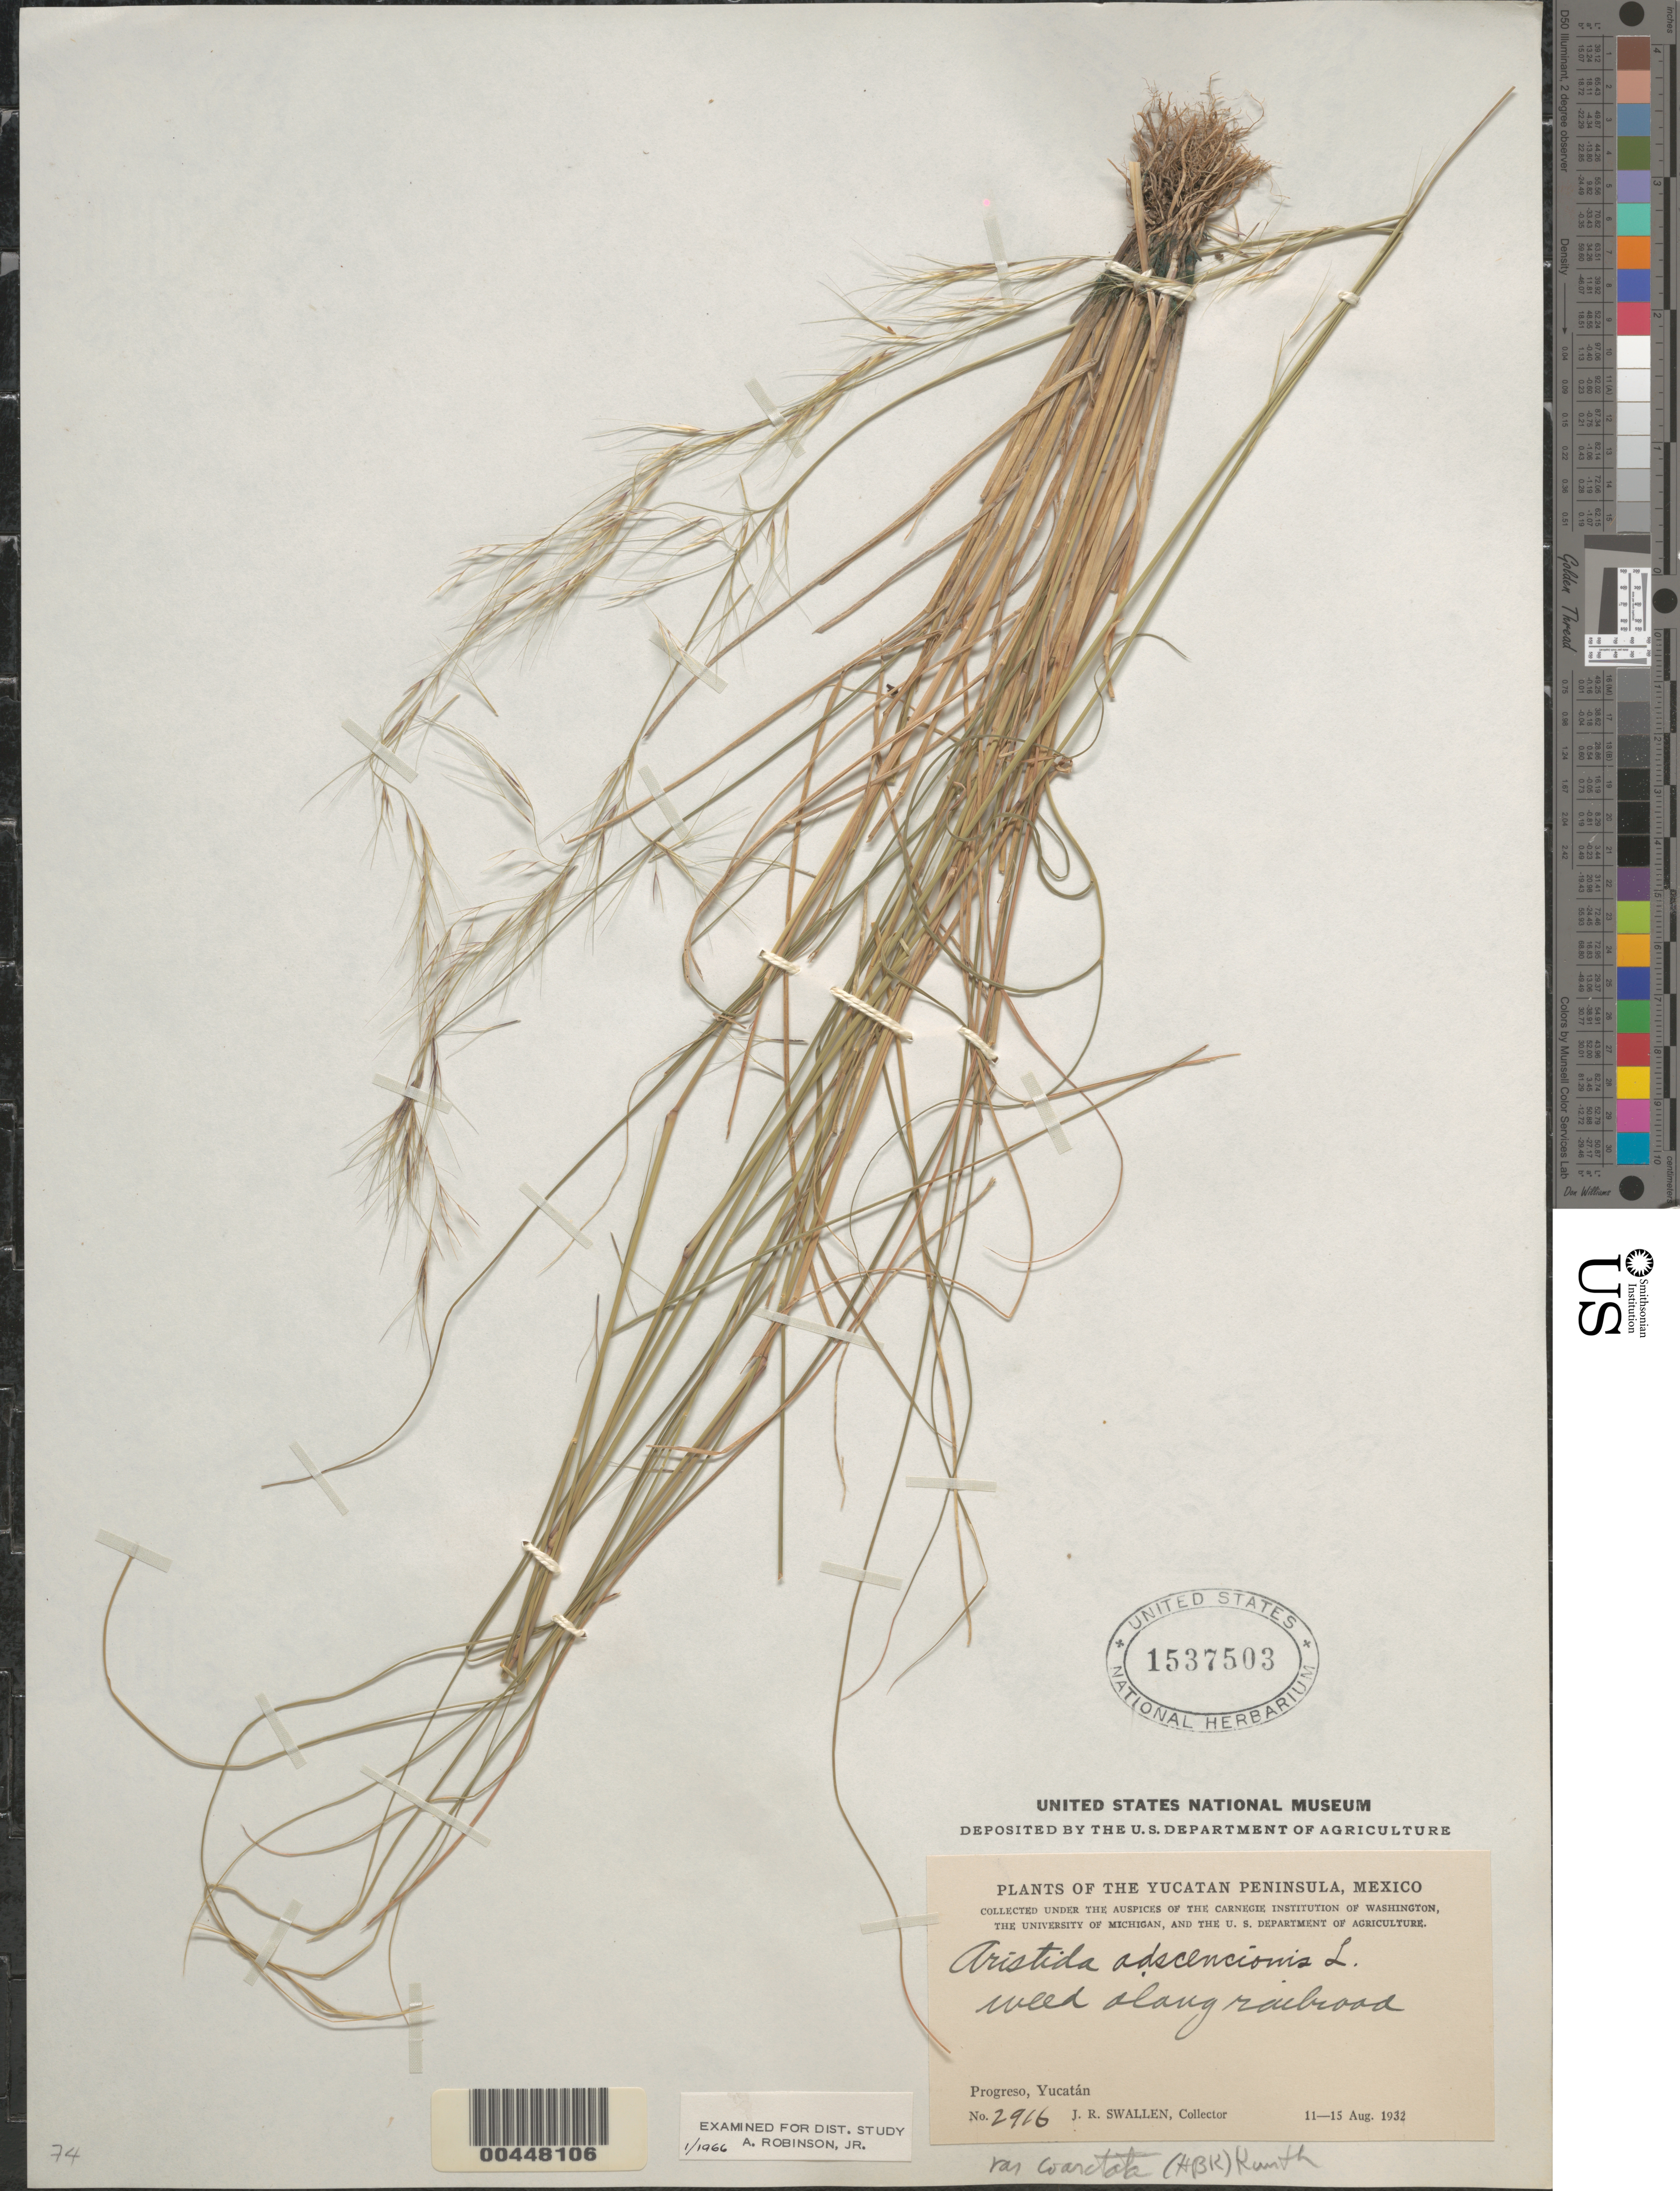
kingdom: Plantae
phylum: Tracheophyta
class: Liliopsida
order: Poales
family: Poaceae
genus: Aristida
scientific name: Aristida adscensionis var. coarctata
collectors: J. R. Swallen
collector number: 2916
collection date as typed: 11 Aug 1932 to 15 Aug 1932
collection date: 1932-08-11/1932-08-15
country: Mexico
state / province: Yucatan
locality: Progreso, along railroad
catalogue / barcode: US 1537503